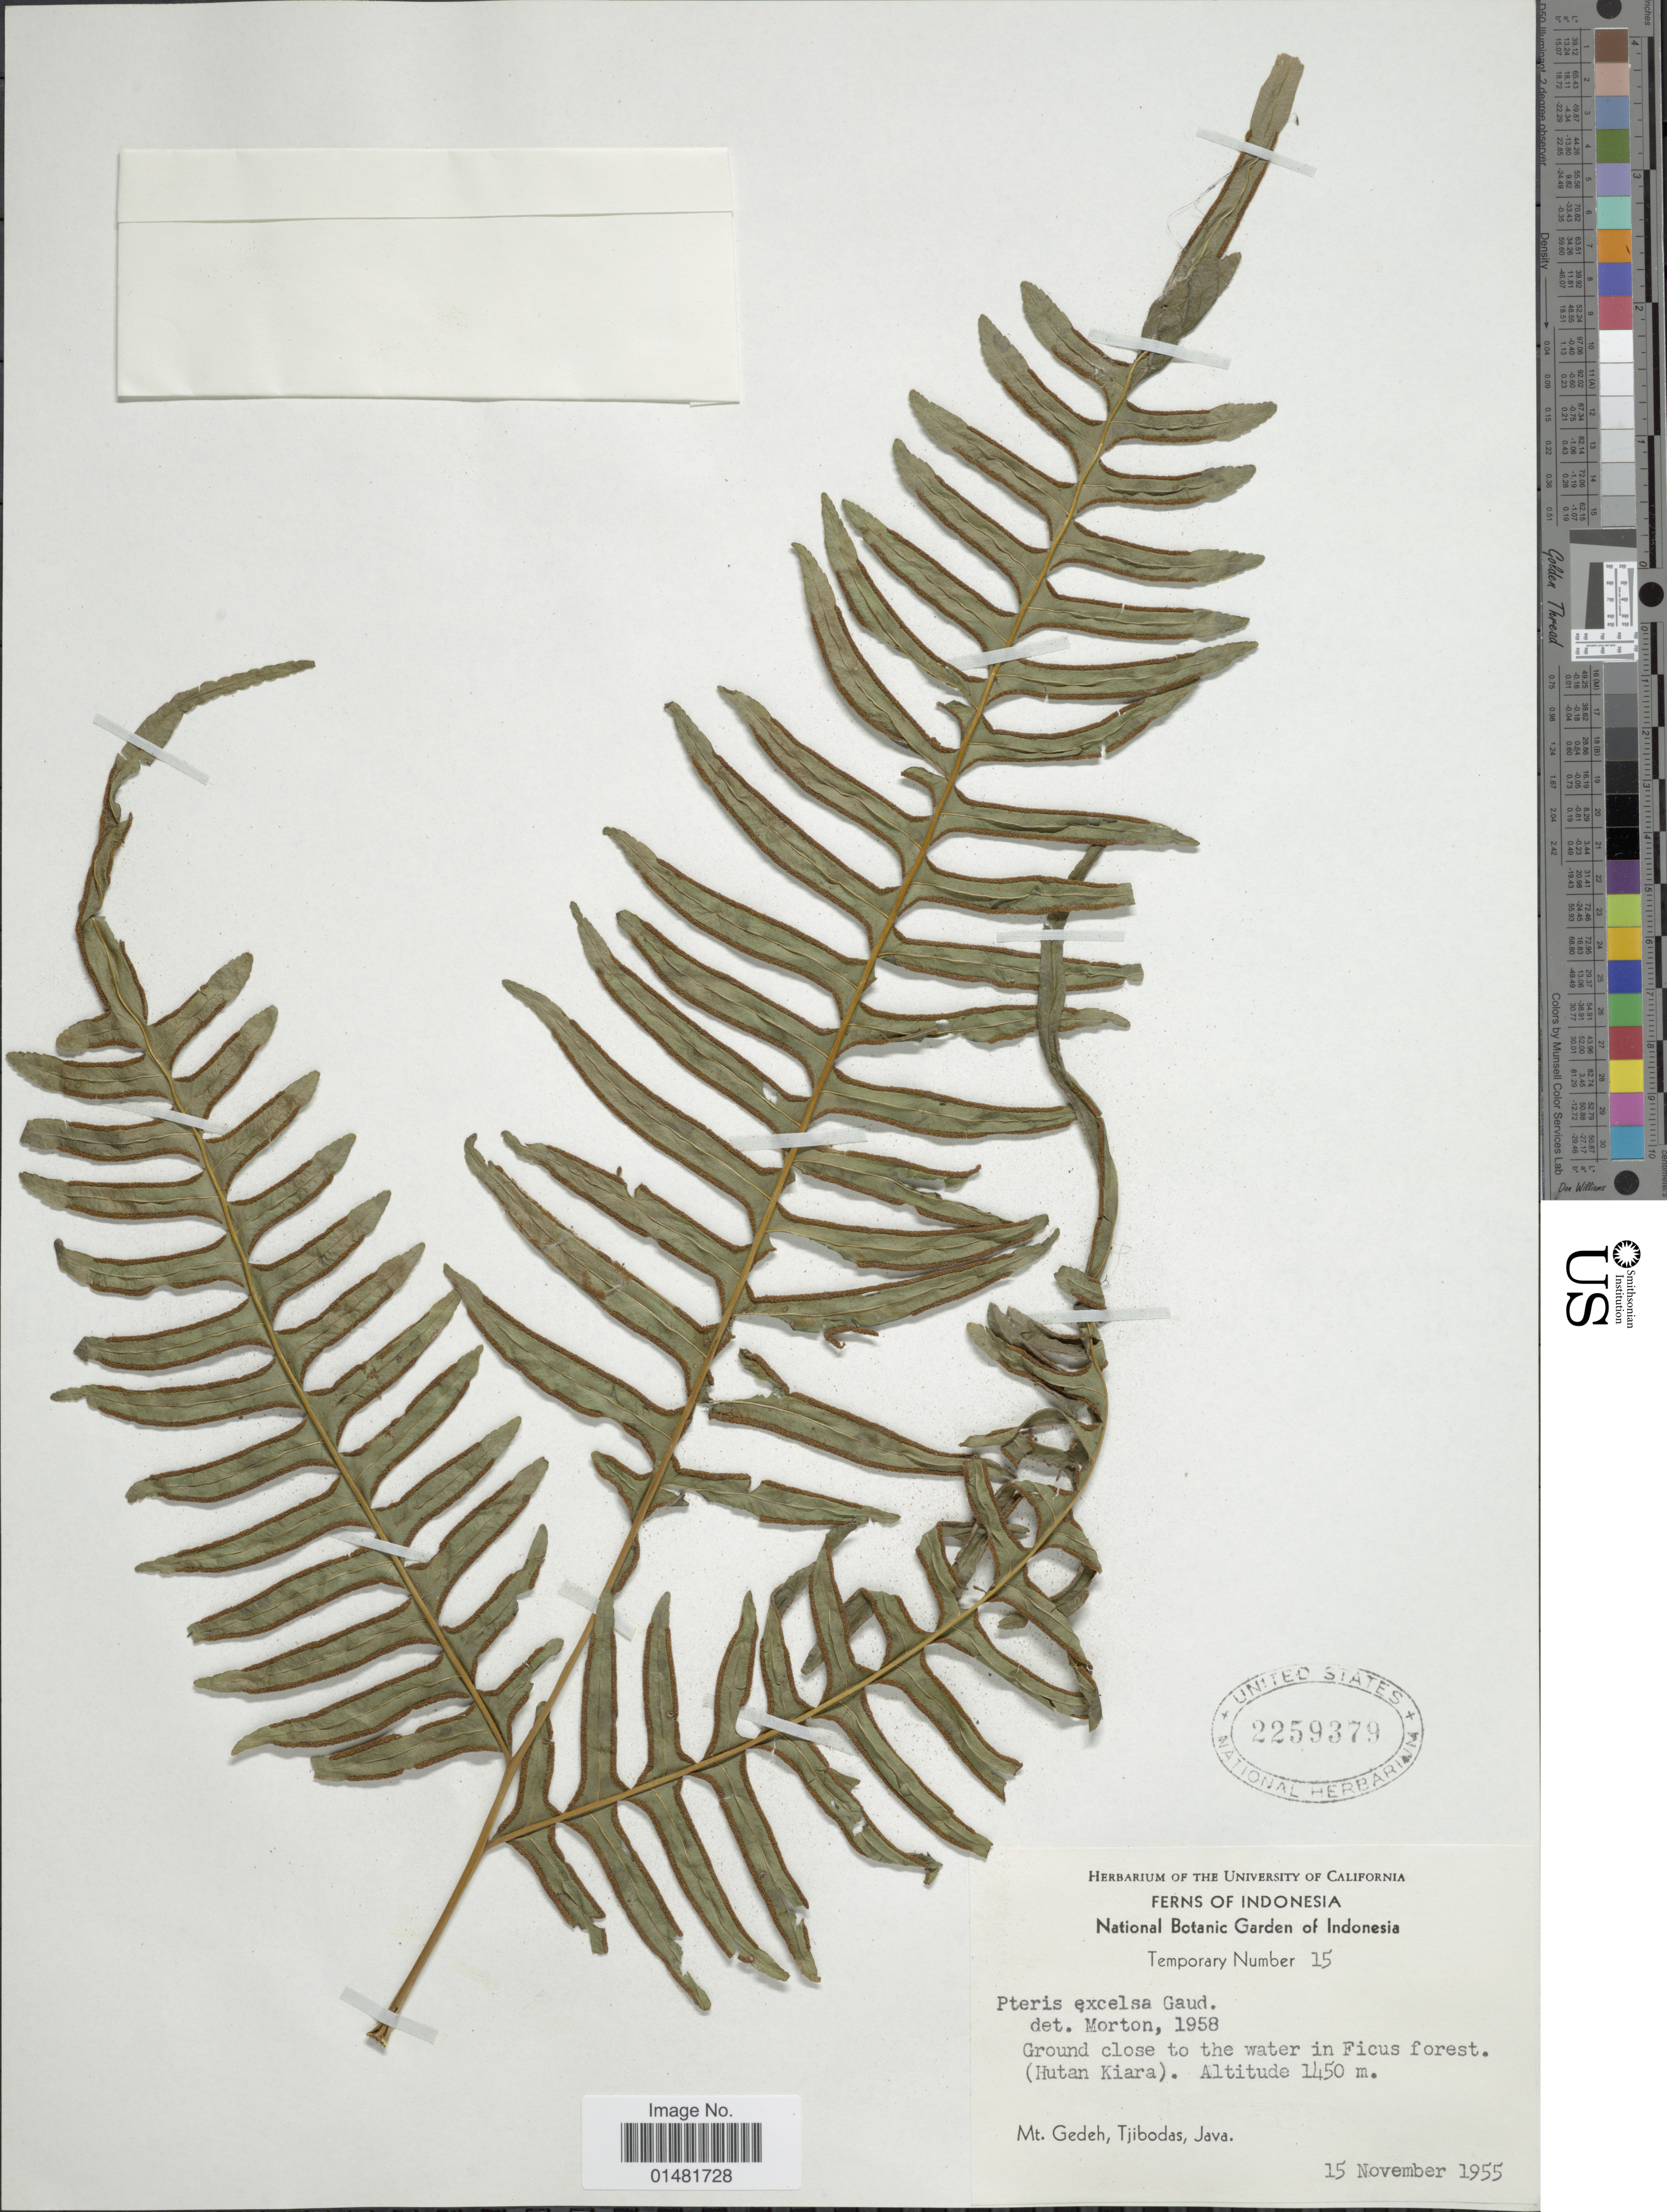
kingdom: Plantae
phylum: Tracheophyta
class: Polypodiopsida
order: Polypodiales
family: Pteridaceae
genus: Pteris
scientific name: Pteris excelsa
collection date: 1955-11-15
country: Indonesia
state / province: Java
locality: Ground close to the water in Ficus forest. (Hutan Kiara), Mt. Gedeh, Tjibodas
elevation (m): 1450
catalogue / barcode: US 2259379